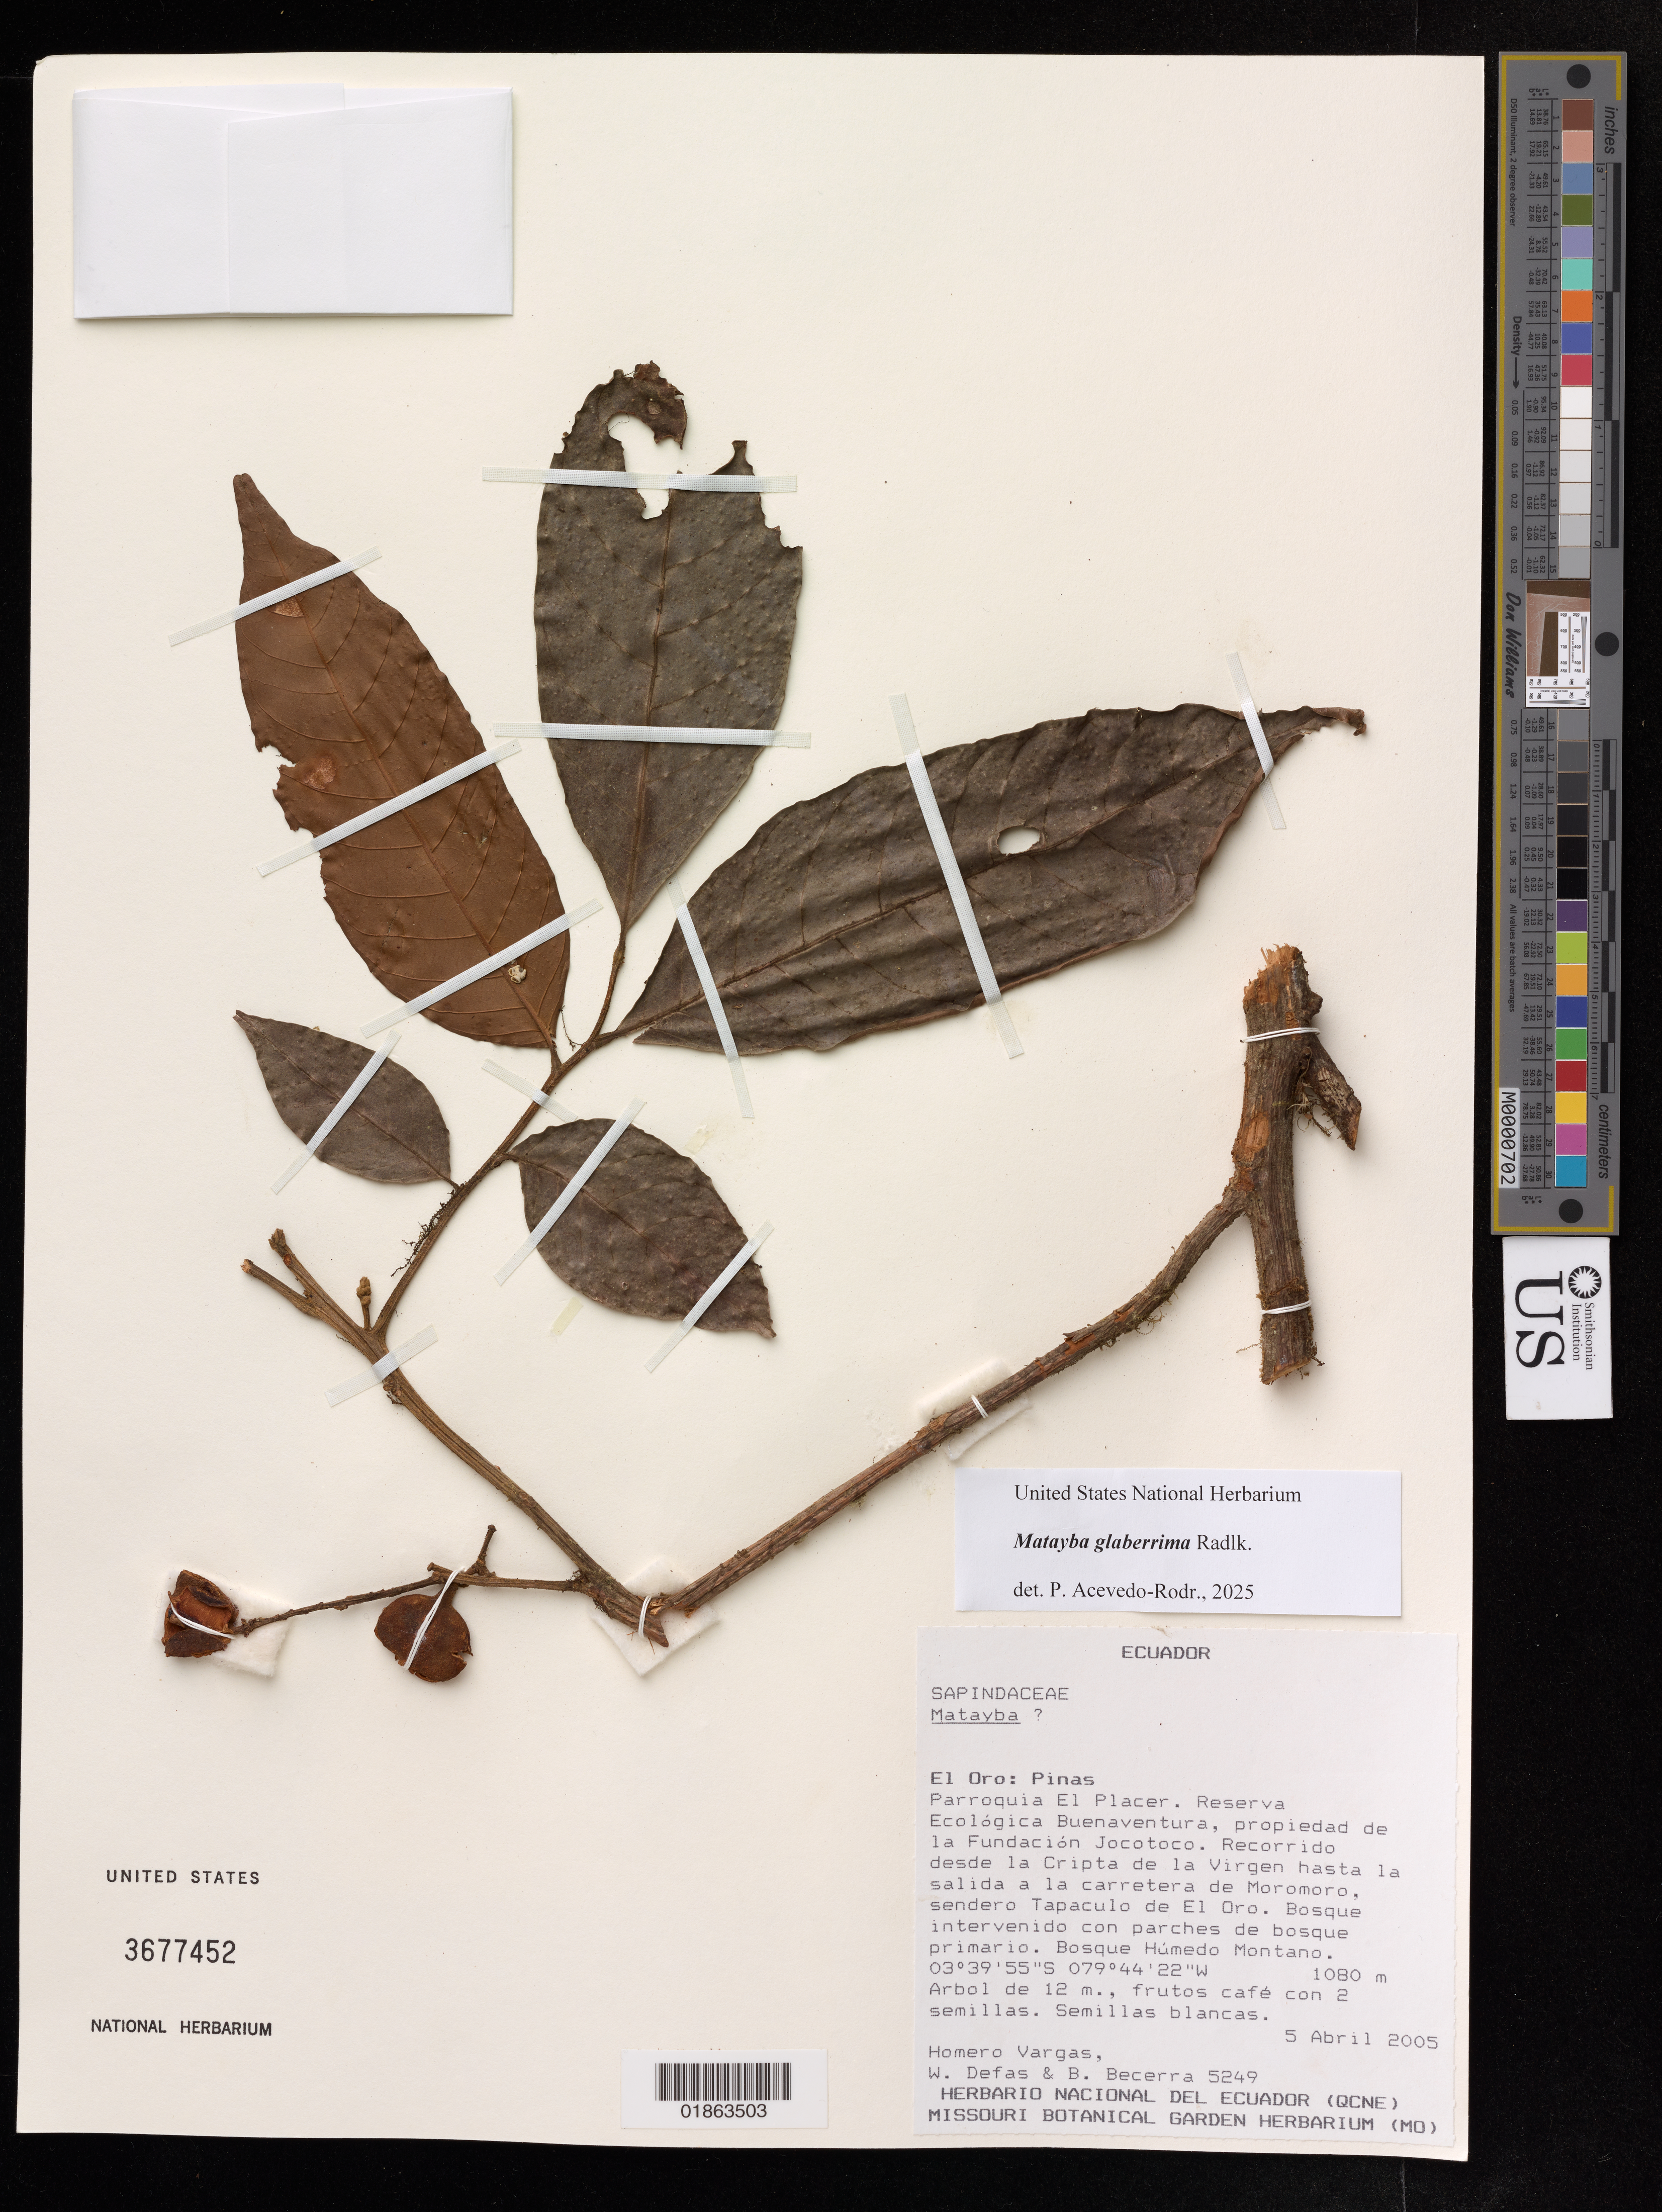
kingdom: Plantae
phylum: Tracheophyta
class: Magnoliopsida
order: Sapindales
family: Sapindaceae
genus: Matayba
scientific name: Matayba glaberrima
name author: Radlk.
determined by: Acevedo-Rodriguez, P., (US), Smithsonian Institution - National Museum of Natural History (UNITED STATES)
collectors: H. Vargas, W. Defas & B. Becerra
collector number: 5249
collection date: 2005-04-05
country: Ecuador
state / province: El Oro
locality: Pinas, Parroquia El Placer. Reserva Ecolólogica Buenaventura, propiedad de la Fundación Jocotoco. Recorrido desde la Cripta de la Virgen hasta la salida a la carretera de Moromoro, sendero Tapaculo de El Oro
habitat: Bosque intervenido con parches de bosque primario. Bosque húmedo montano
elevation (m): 1080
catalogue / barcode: US 3677452